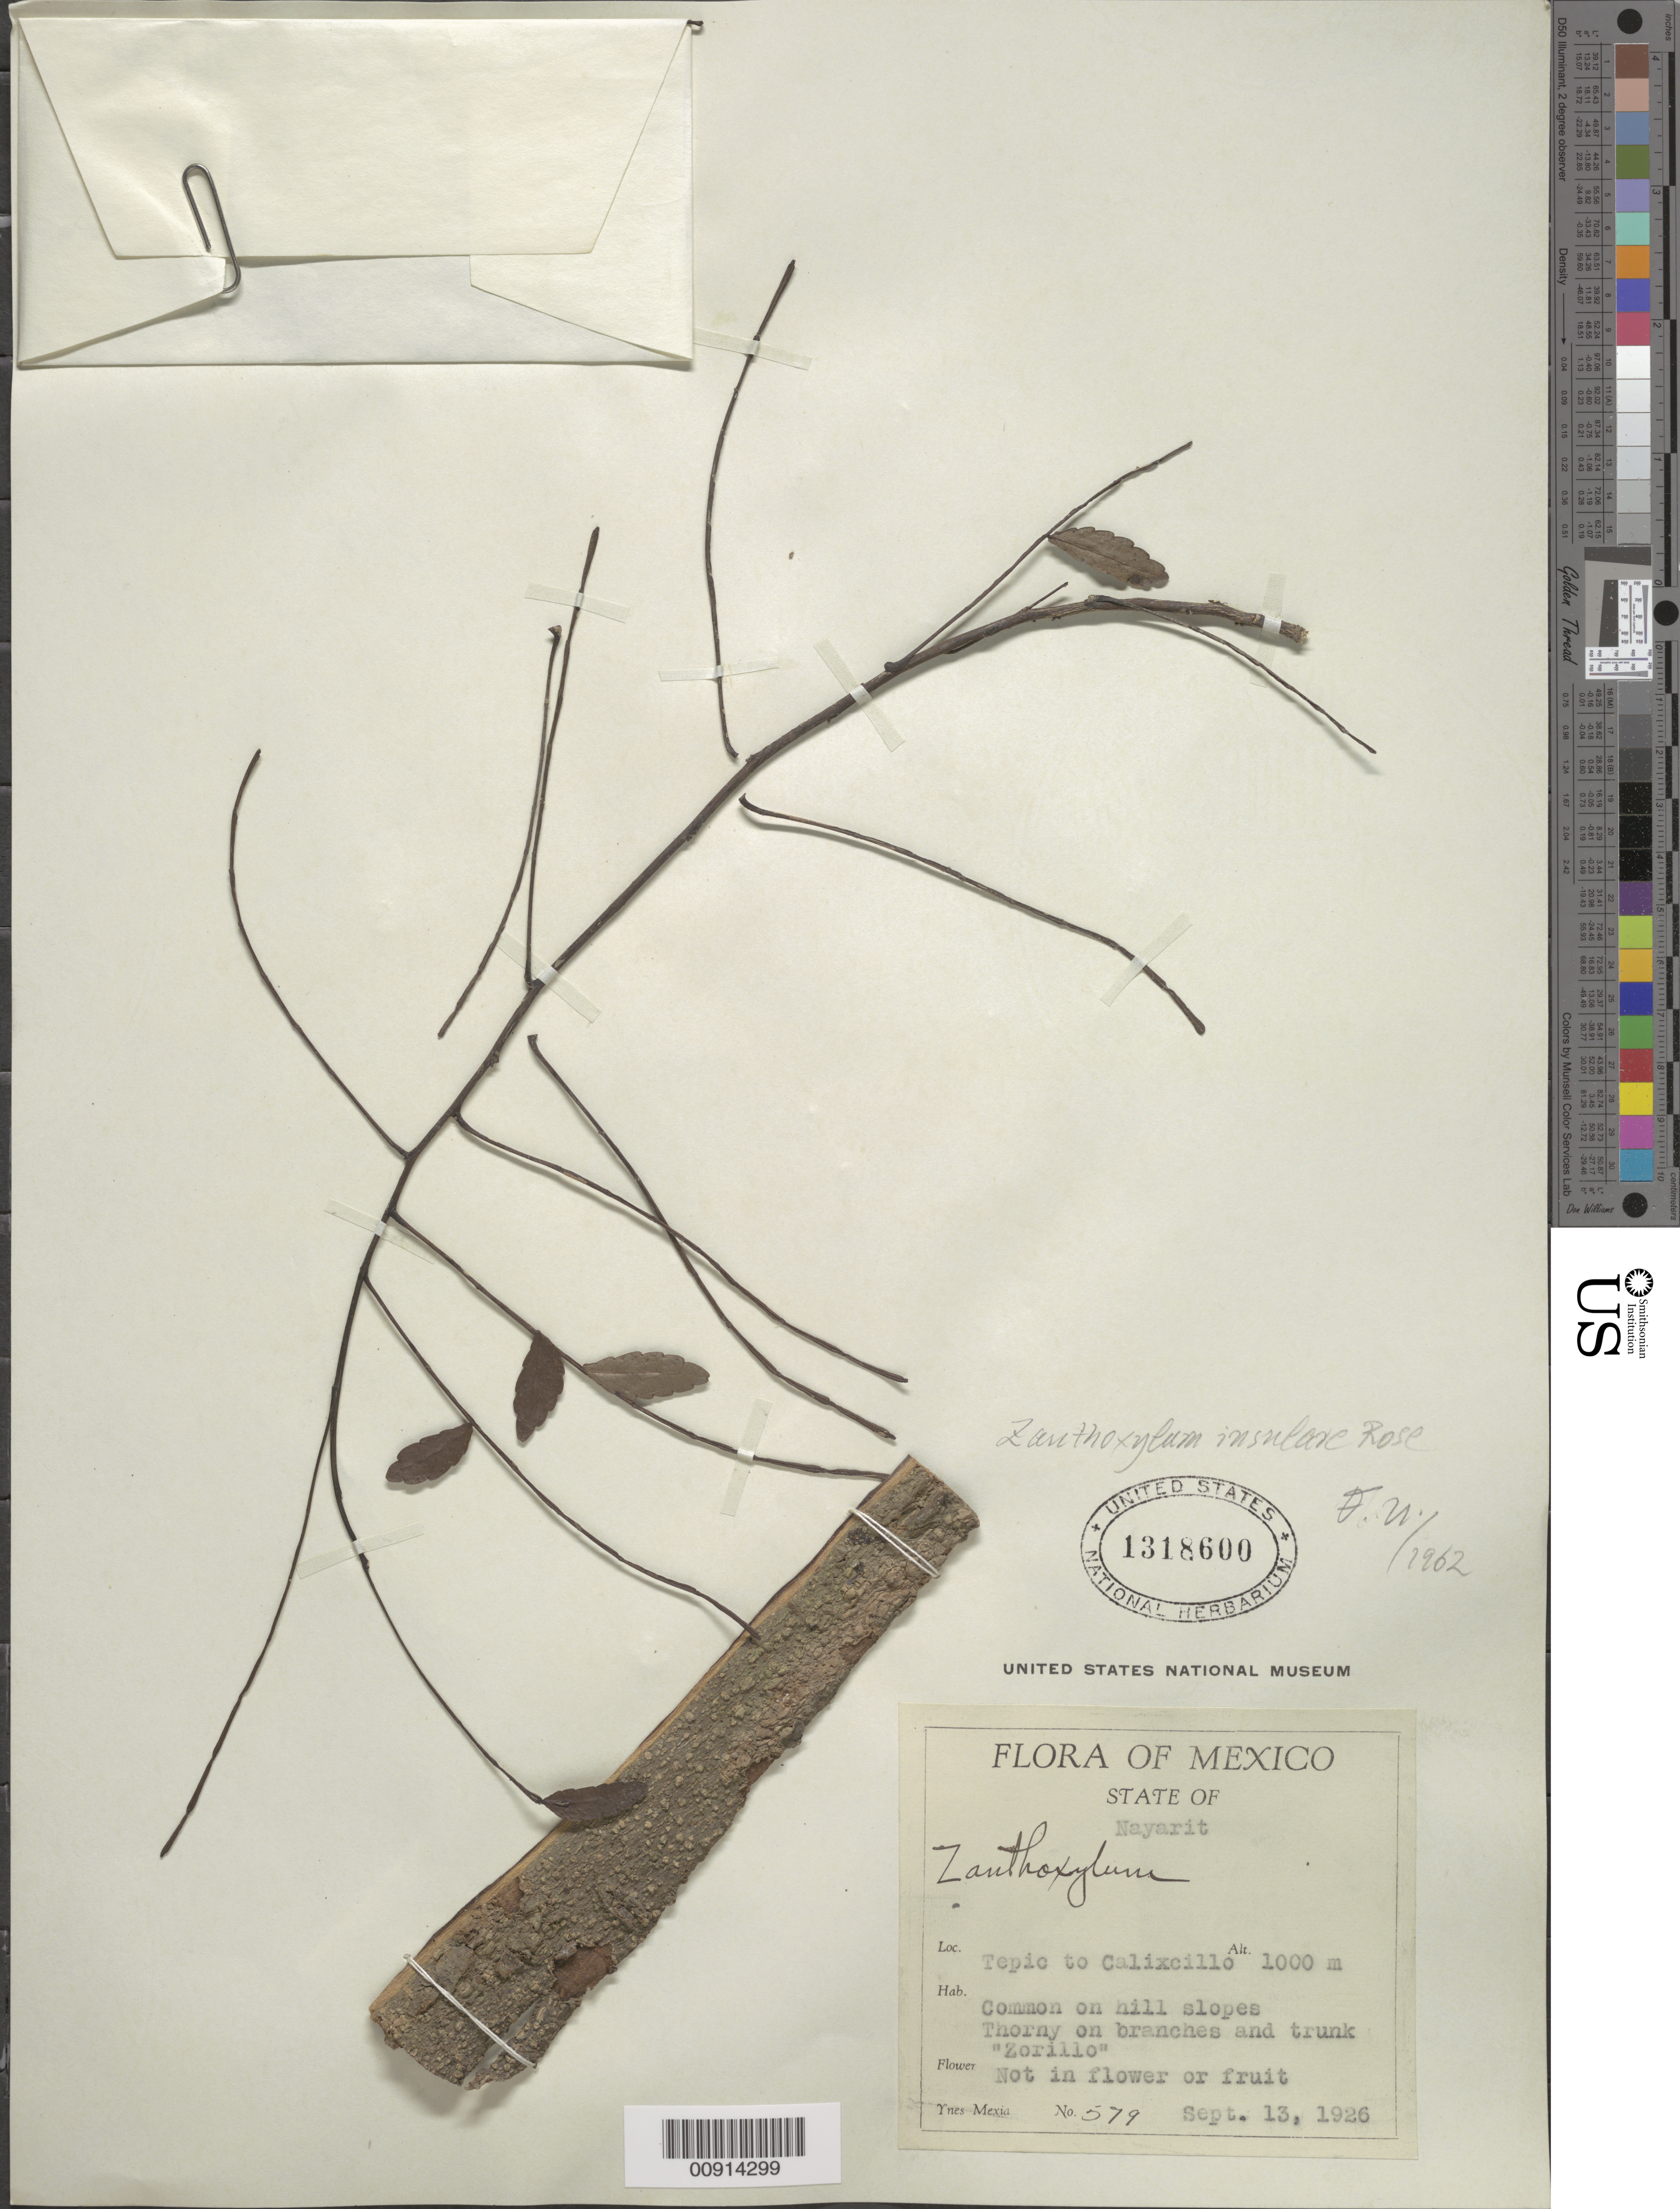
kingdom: Plantae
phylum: Tracheophyta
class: Magnoliopsida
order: Sapindales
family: Rutaceae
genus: Zanthoxylum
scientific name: Zanthoxylum insulare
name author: Rose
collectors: Y. Mexia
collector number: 579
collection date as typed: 13 Sep 1926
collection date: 1926-09-13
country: Mexico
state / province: Nayarit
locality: Tepic to Calixcillo. State of Nayarit.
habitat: Common on hill slopes.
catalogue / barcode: US 1318600